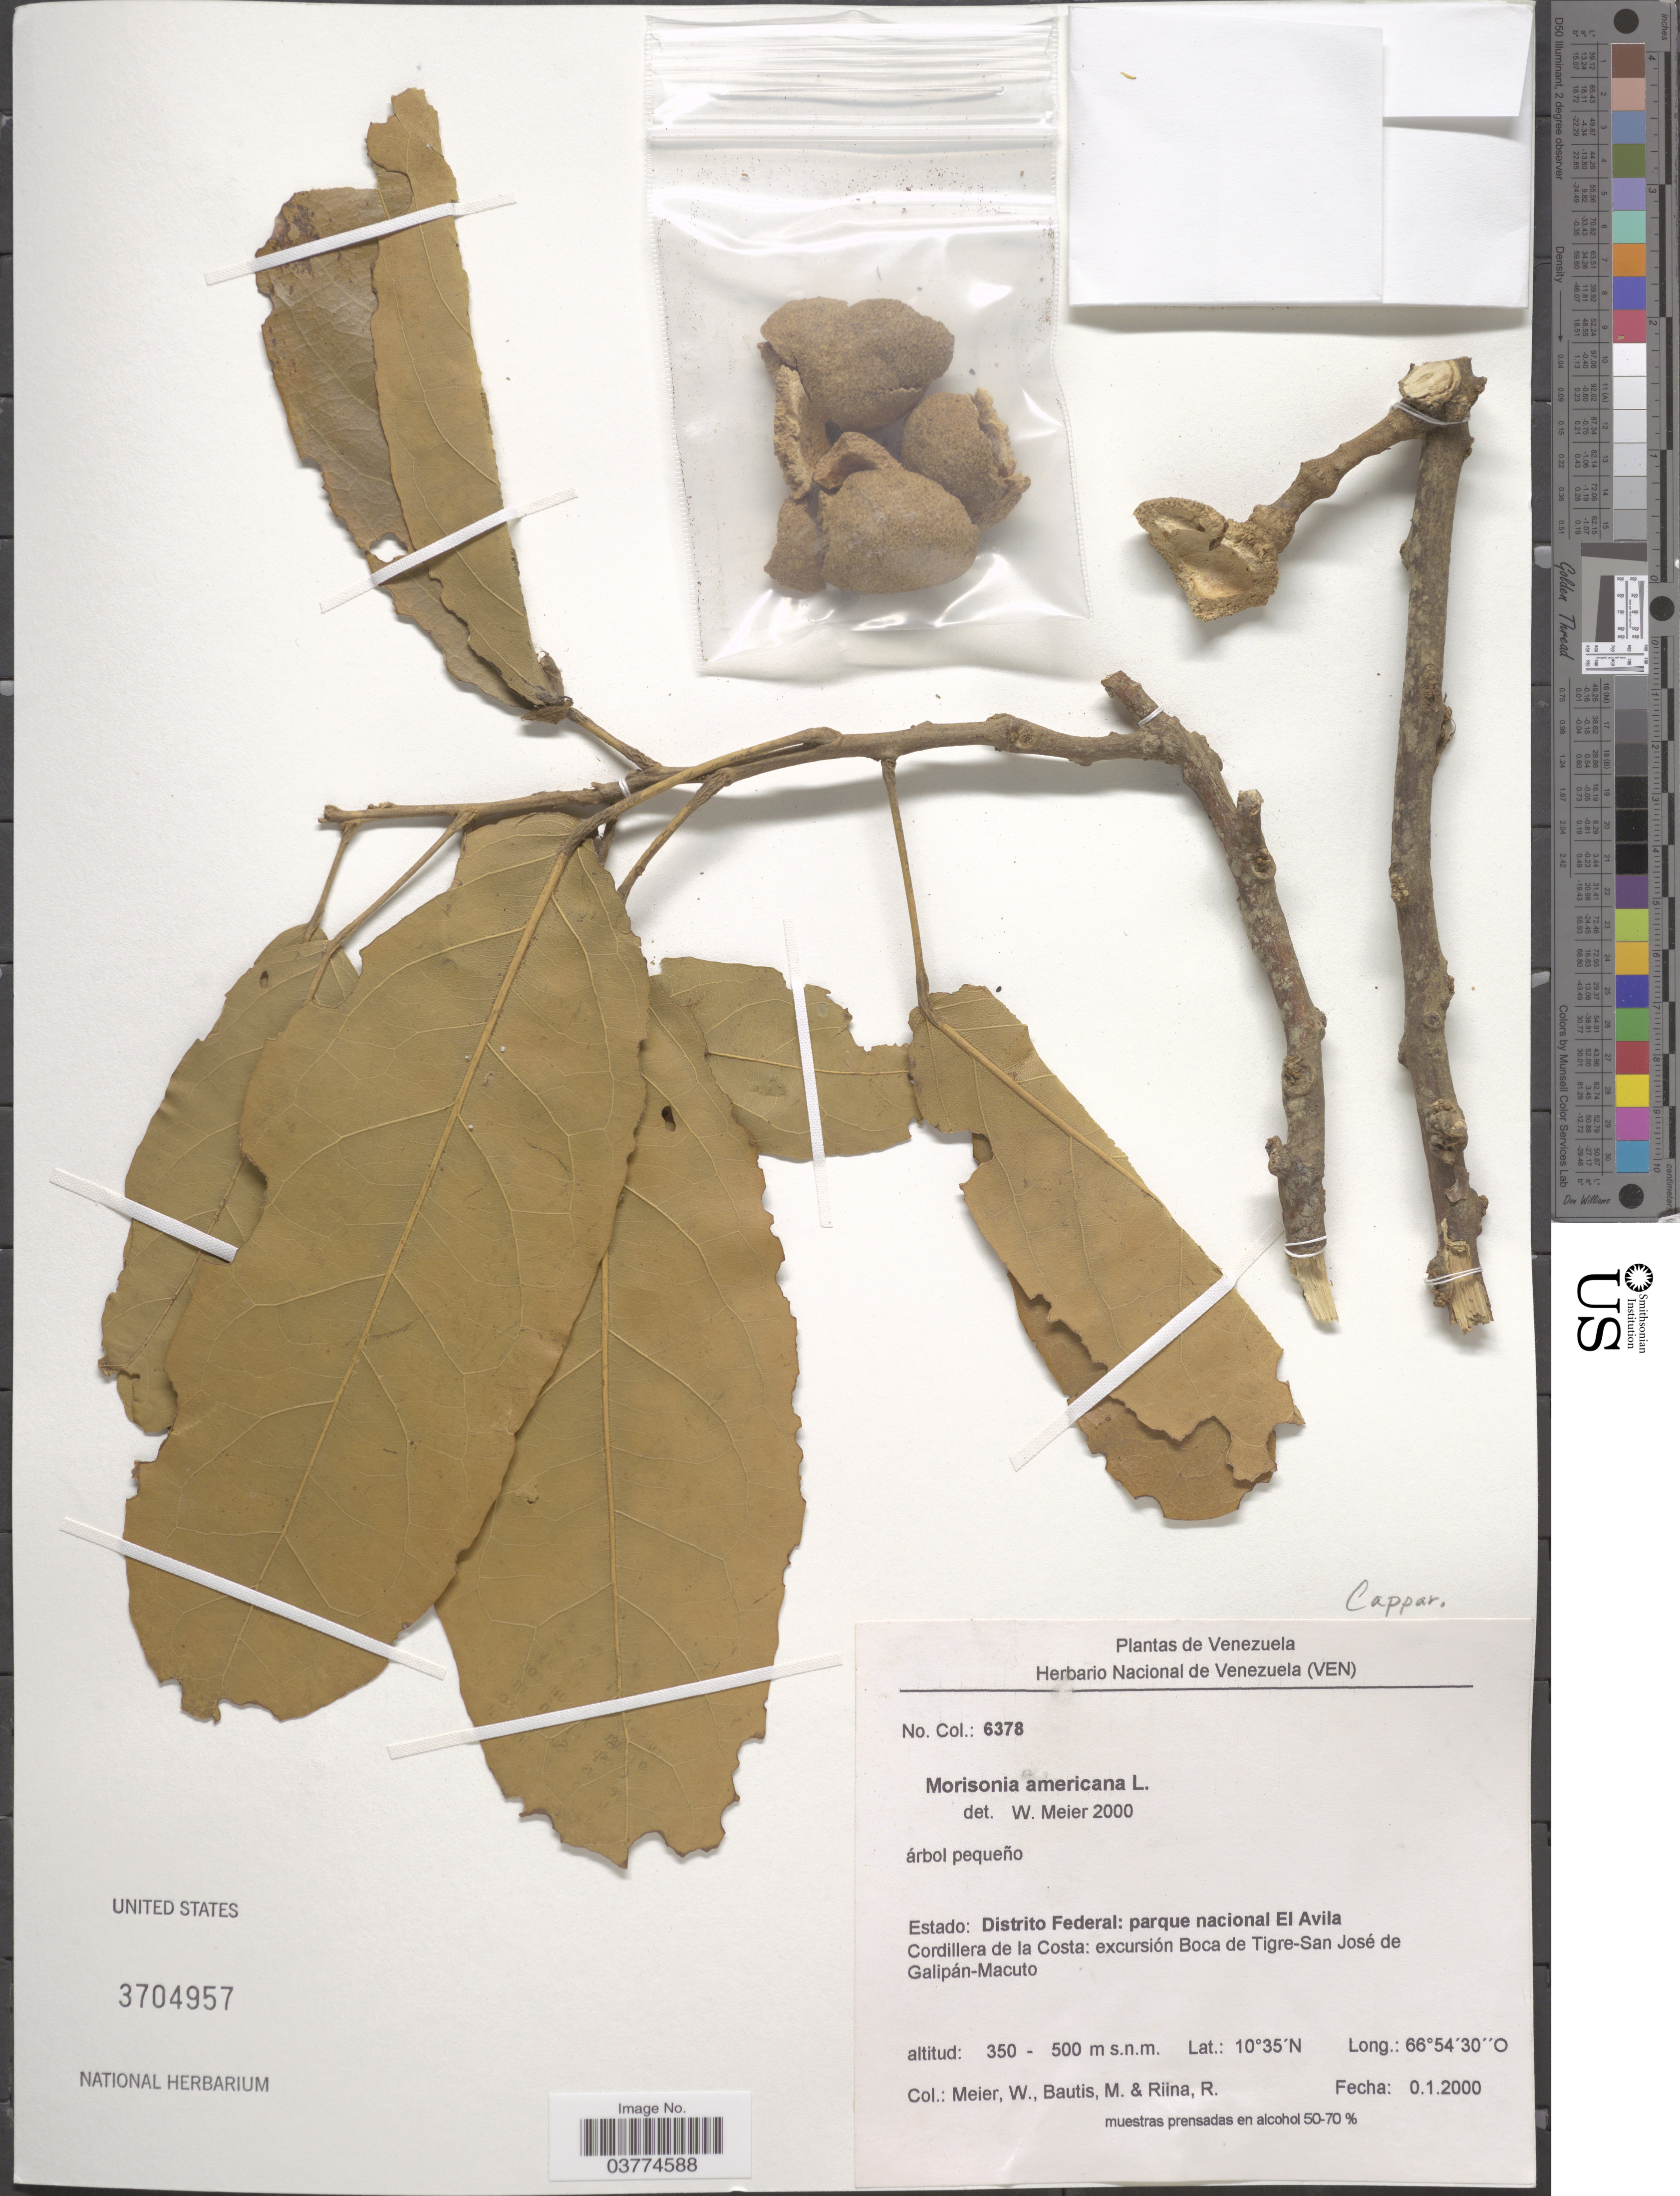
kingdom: Plantae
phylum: Tracheophyta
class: Magnoliopsida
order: Brassicales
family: Capparaceae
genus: Morisonia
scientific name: Morisonia americana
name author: L.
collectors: W. Meier, M. Bautis & R. Riina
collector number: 6378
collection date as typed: Transcribed d/m/y: 0/1/2000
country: Venezuela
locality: Estado: Distrito Federal: parque nacional El Avila. Cordillera de la Costa: excursión Boca de Tigre-San José de Galipán-Macuto.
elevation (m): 350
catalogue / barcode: US 3704957